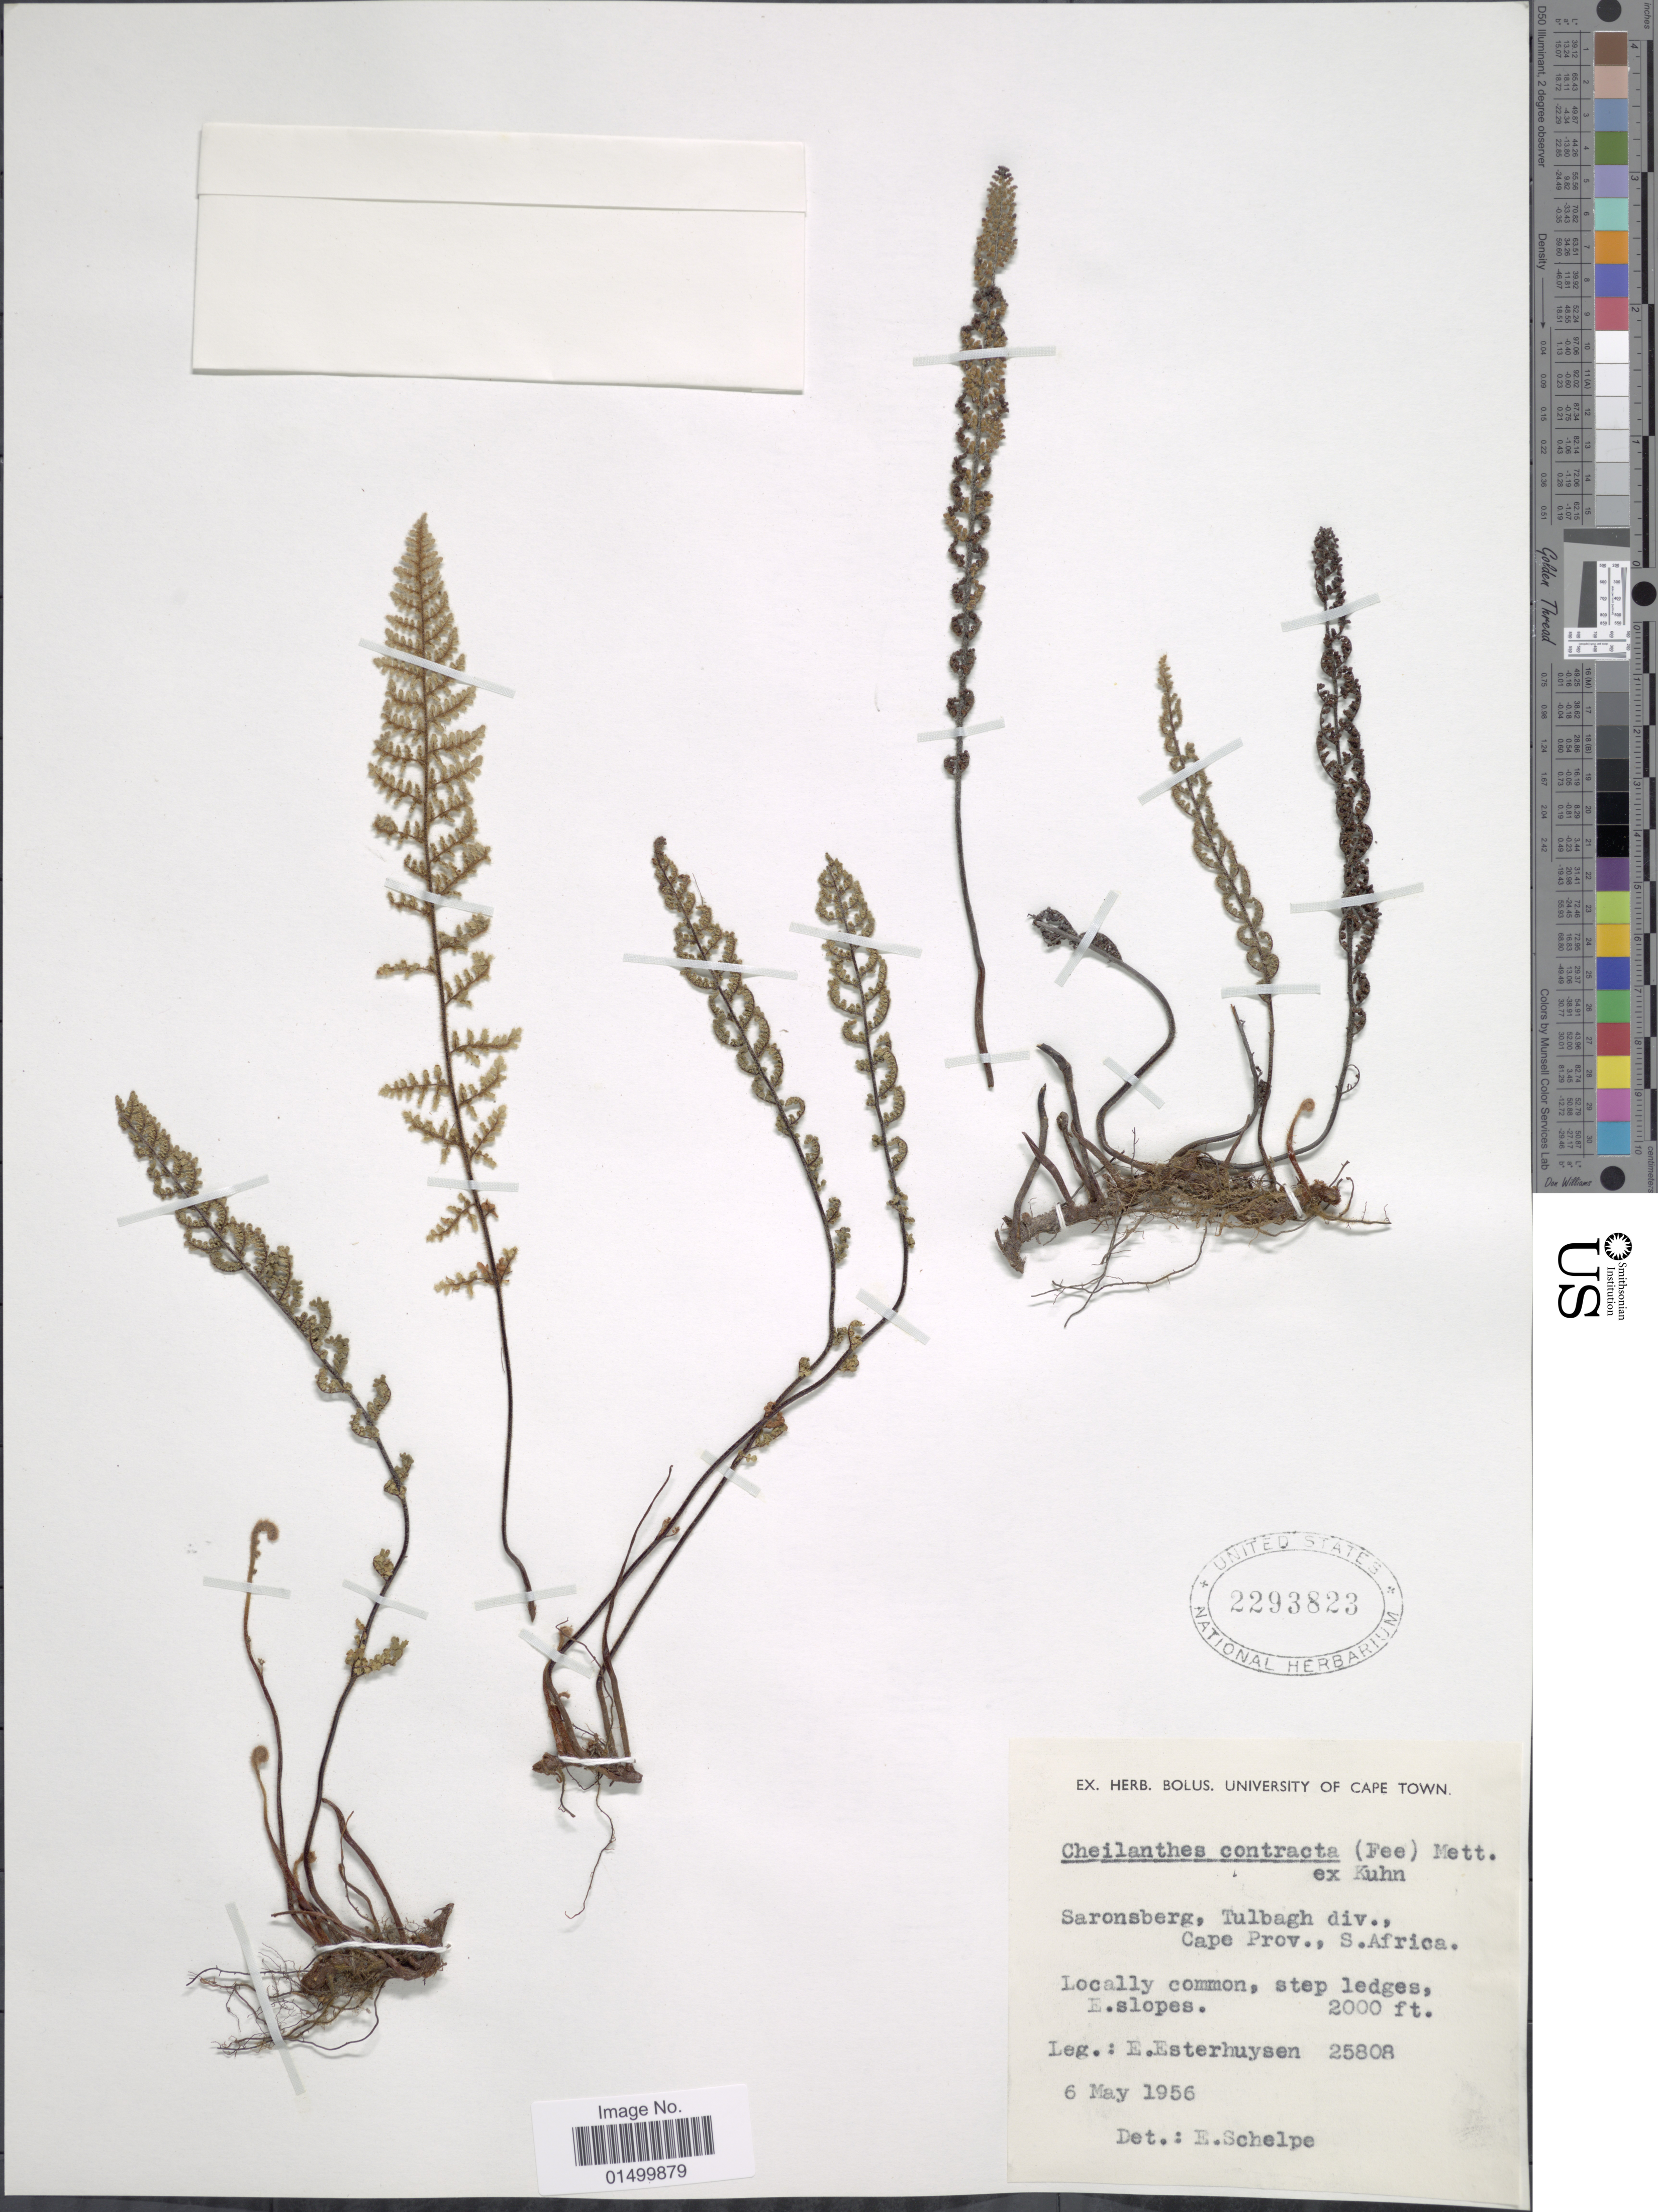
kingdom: Plantae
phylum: Tracheophyta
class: Polypodiopsida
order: Polypodiales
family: Pteridaceae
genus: Cheilanthes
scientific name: Cheilanthes contracta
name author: Kunze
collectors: E. E. Esterhuysen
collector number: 25808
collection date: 1956-05-06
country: South Africa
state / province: Western Cape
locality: Saronsberg, Tulbagh div.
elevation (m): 610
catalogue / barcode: US 2293823